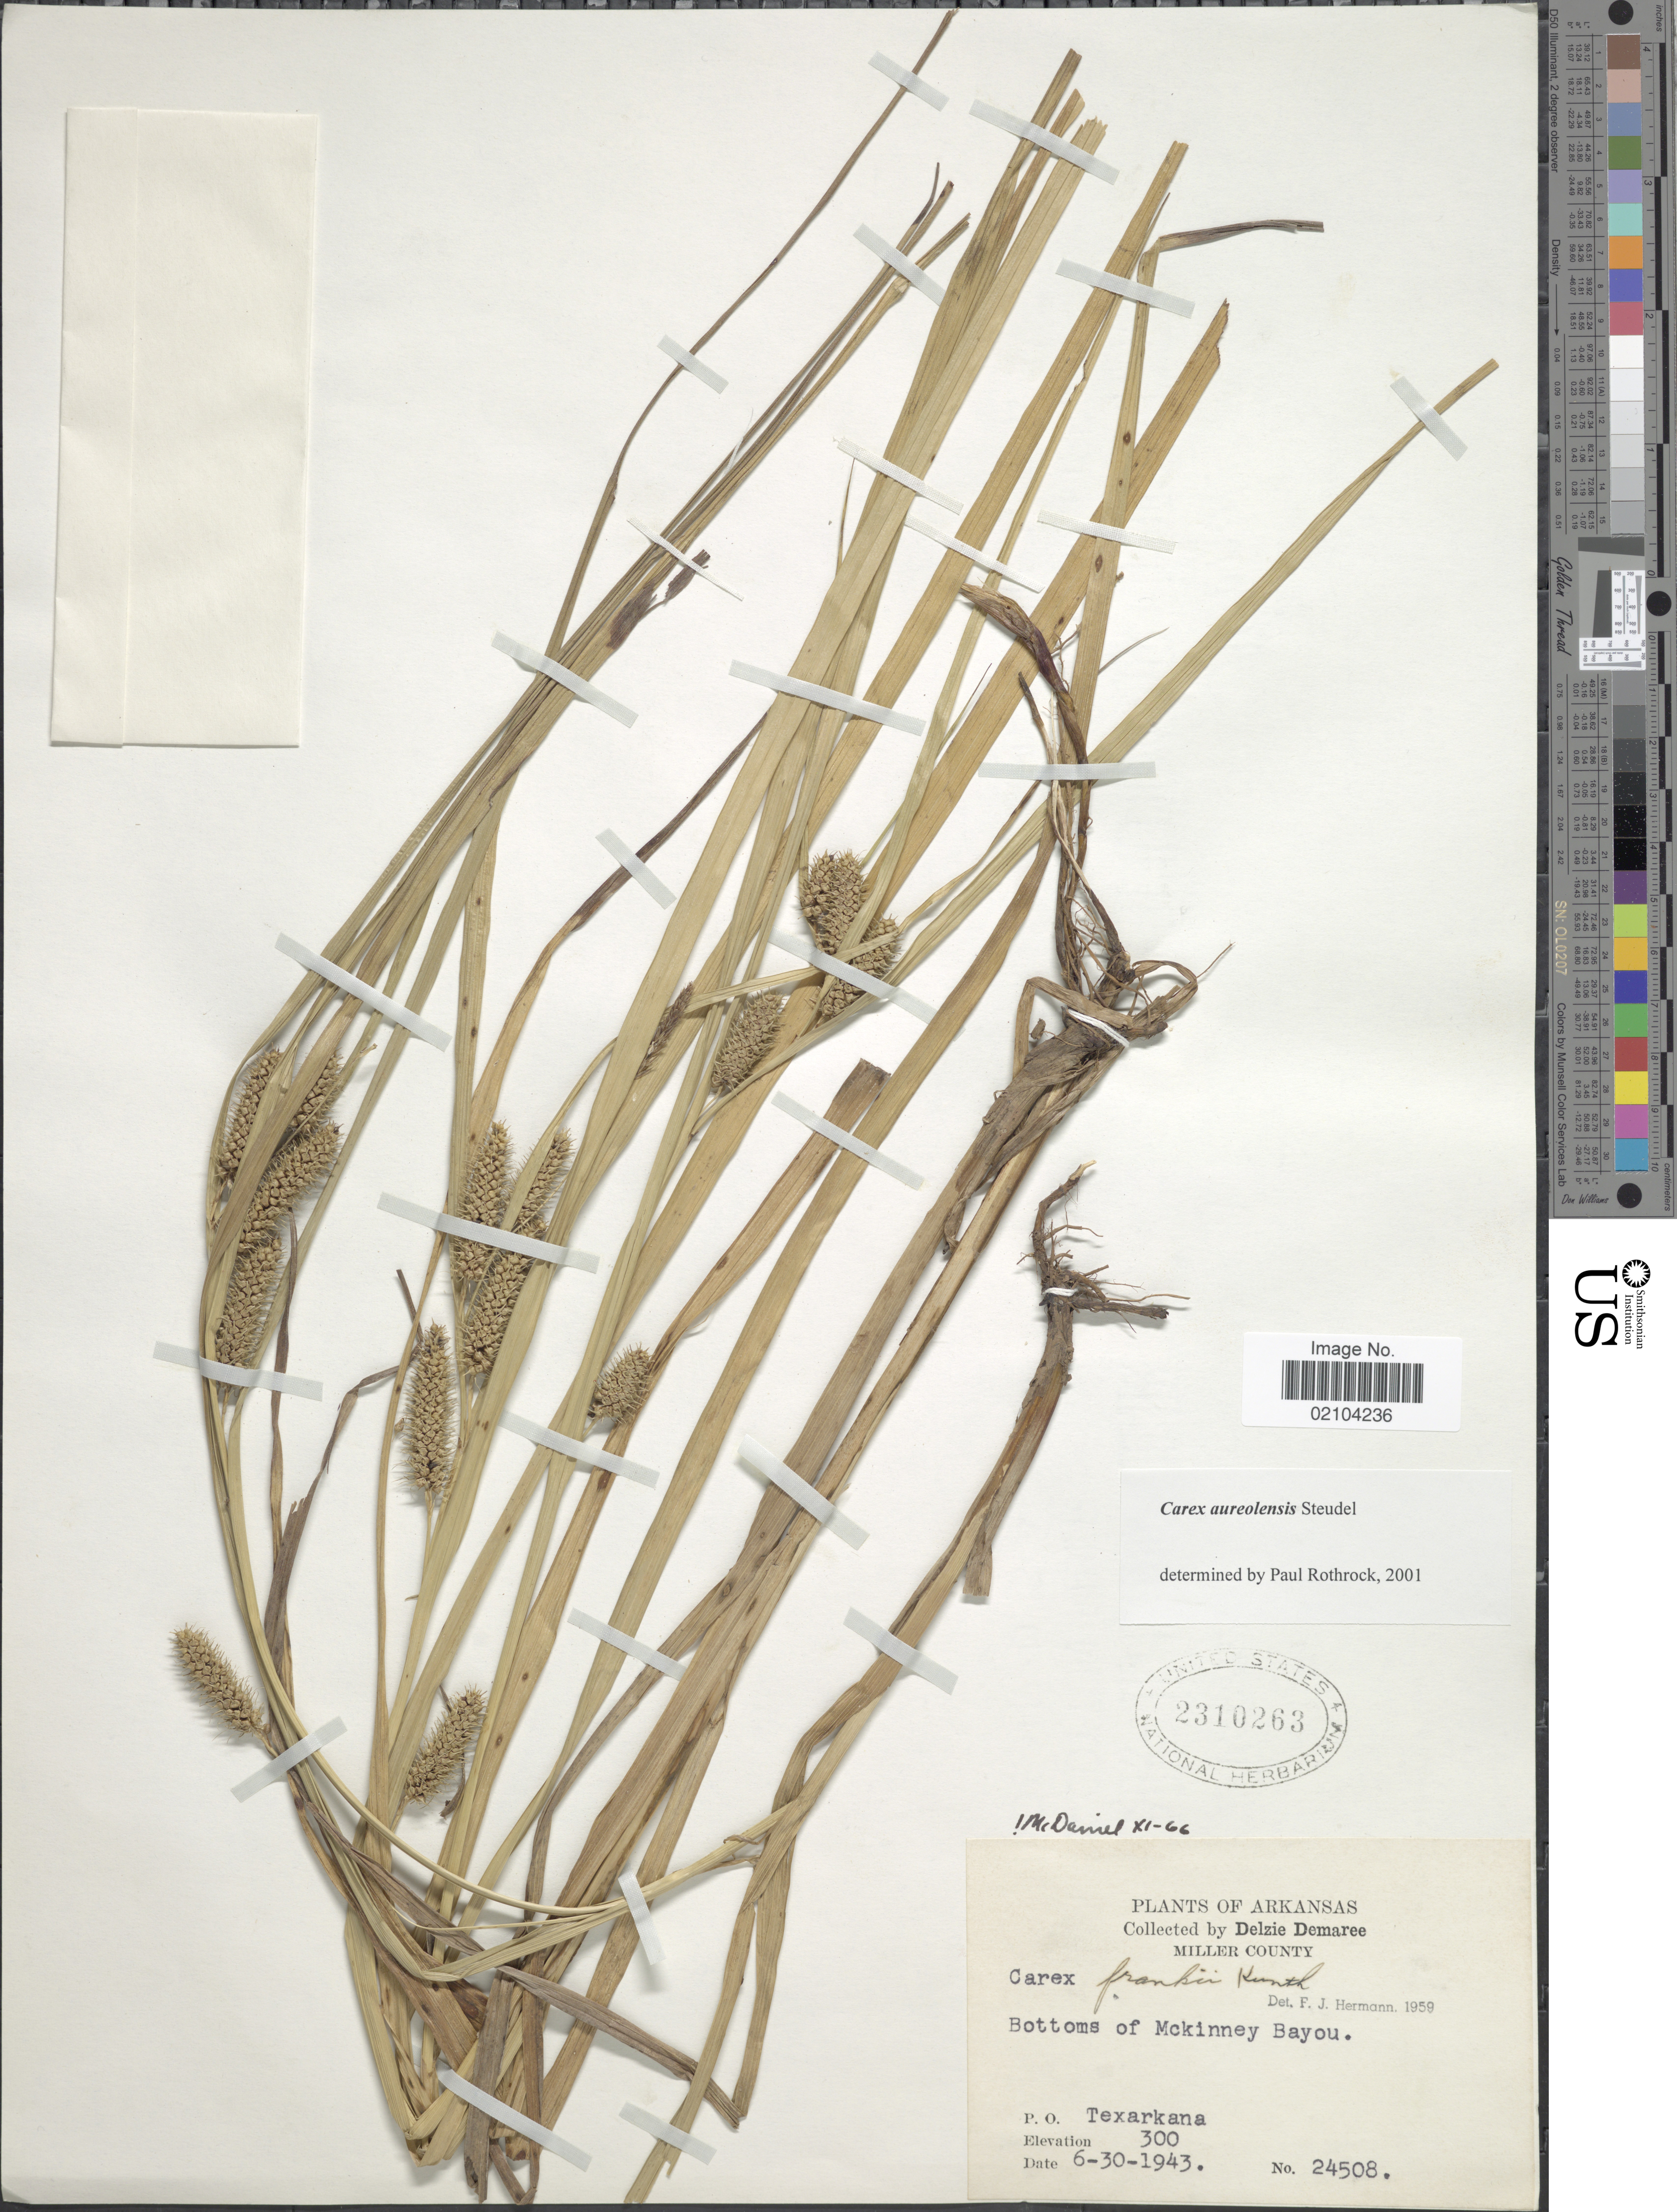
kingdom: Plantae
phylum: Tracheophyta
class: Liliopsida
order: Poales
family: Cyperaceae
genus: Carex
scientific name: Carex aureolensis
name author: Steud.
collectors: D. Demaree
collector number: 24508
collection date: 1943-06-30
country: United States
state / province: Arkansas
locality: Arkansas, Miller County. Bottoms of Mckinney Bayou, P.O. Texarkana.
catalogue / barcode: US 2310263